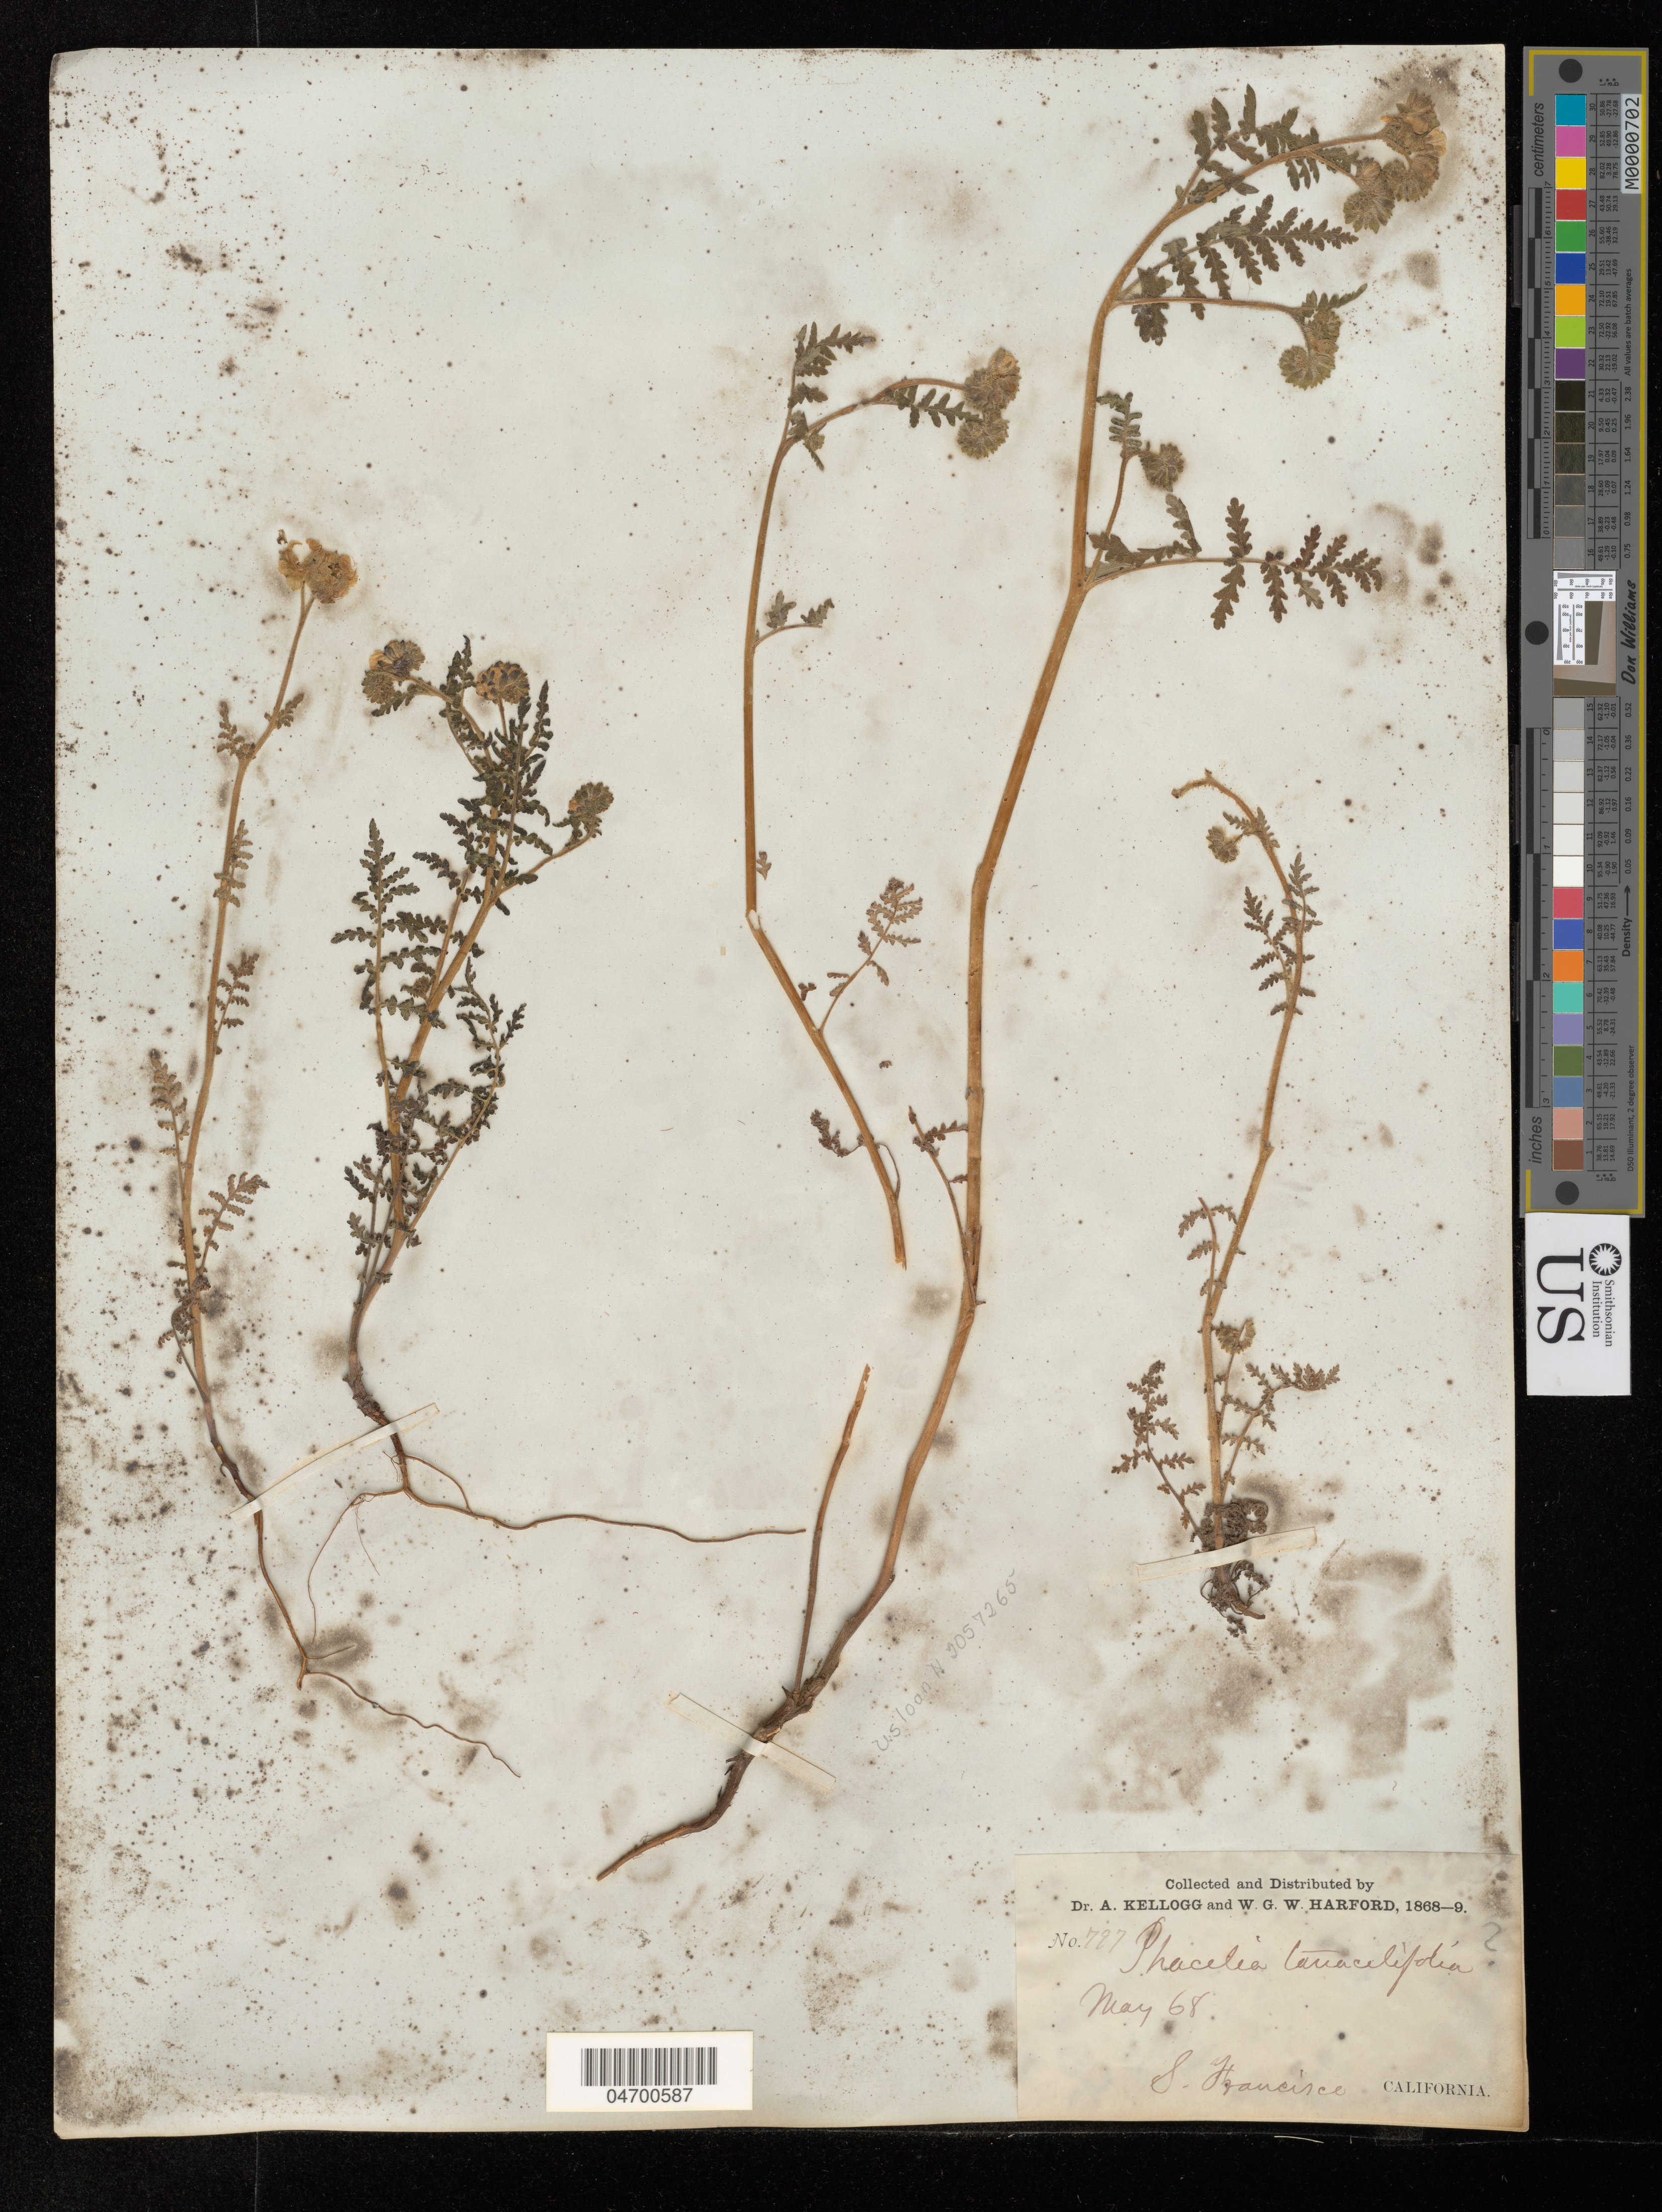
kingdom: Plantae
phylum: Tracheophyta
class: Magnoliopsida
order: Boraginales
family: Hydrophyllaceae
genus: Phacelia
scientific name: Phacelia tanacetifolia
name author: Benth.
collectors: A. Kellogg & W. G. W. Harford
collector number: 797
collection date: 1868-05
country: United States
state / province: California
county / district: San Francisco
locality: S. Francisco.